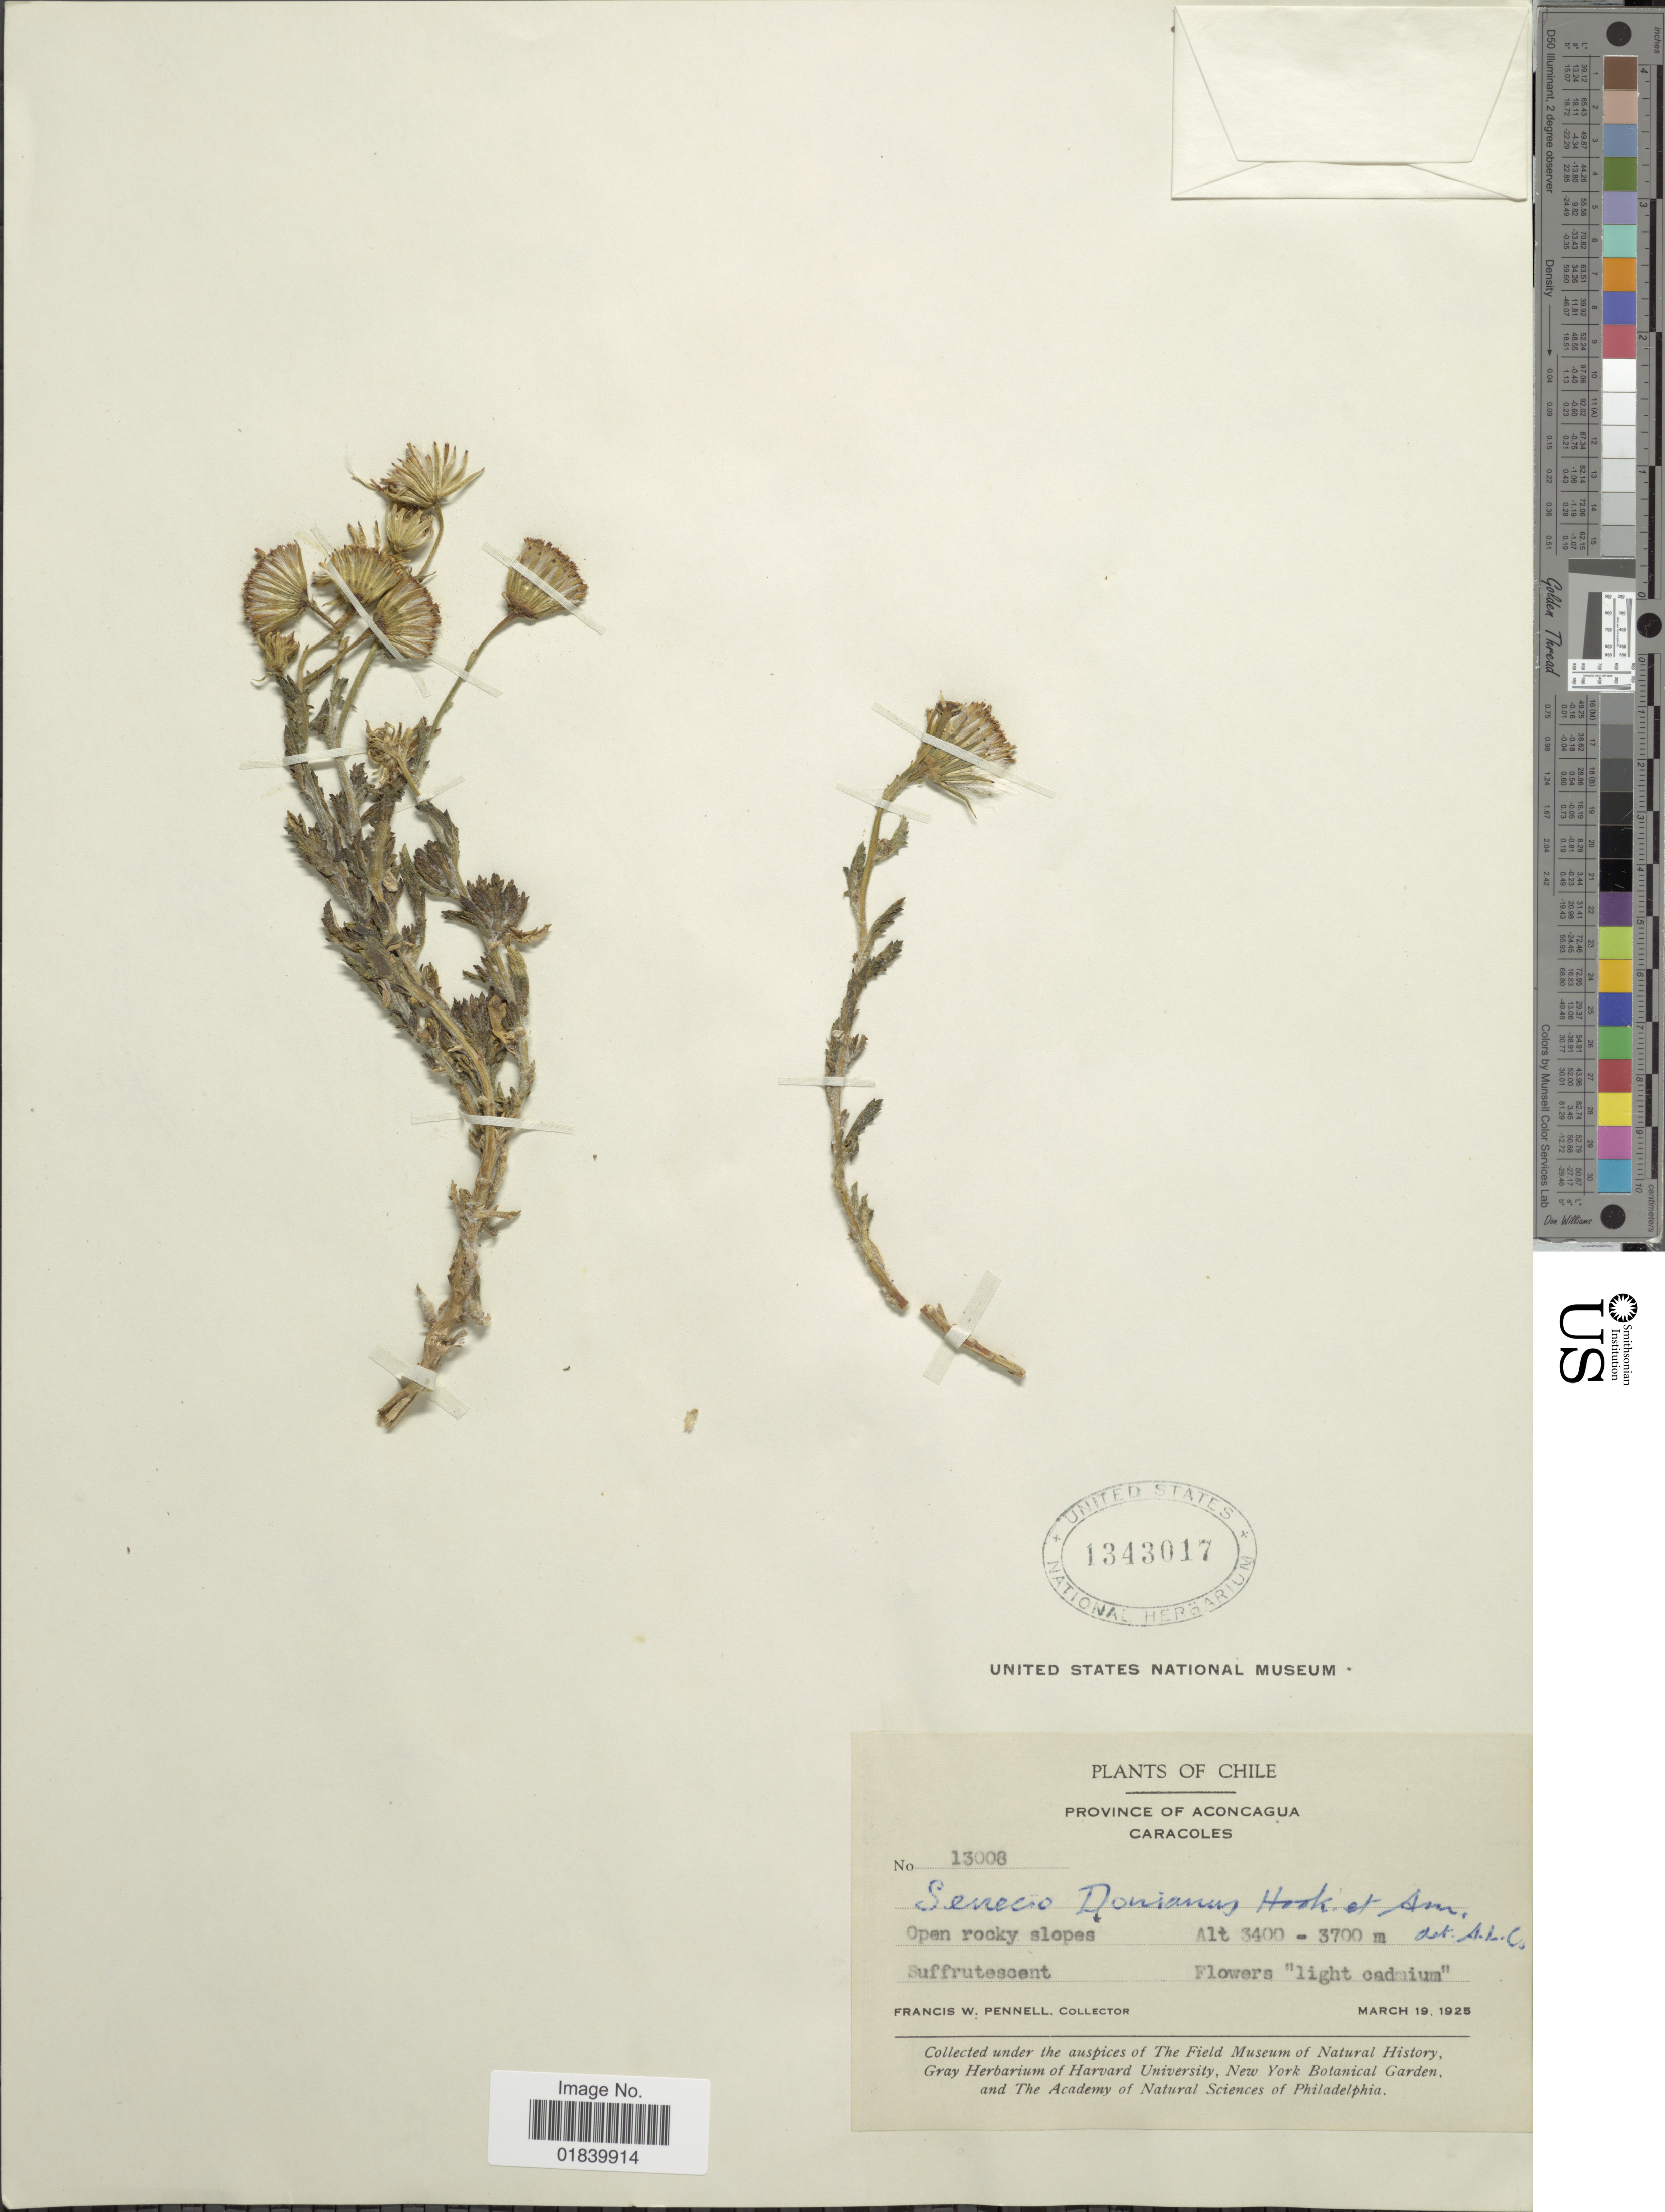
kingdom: Plantae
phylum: Tracheophyta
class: Magnoliopsida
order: Asterales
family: Asteraceae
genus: Senecio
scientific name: Senecio donianus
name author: Hook. & Arn.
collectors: F. W. Pennell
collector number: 13008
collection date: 1925-03-19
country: Chile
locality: Province of Aconcagua, Caracoles. Open rocky slopes.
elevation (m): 3400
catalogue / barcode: US 1343017